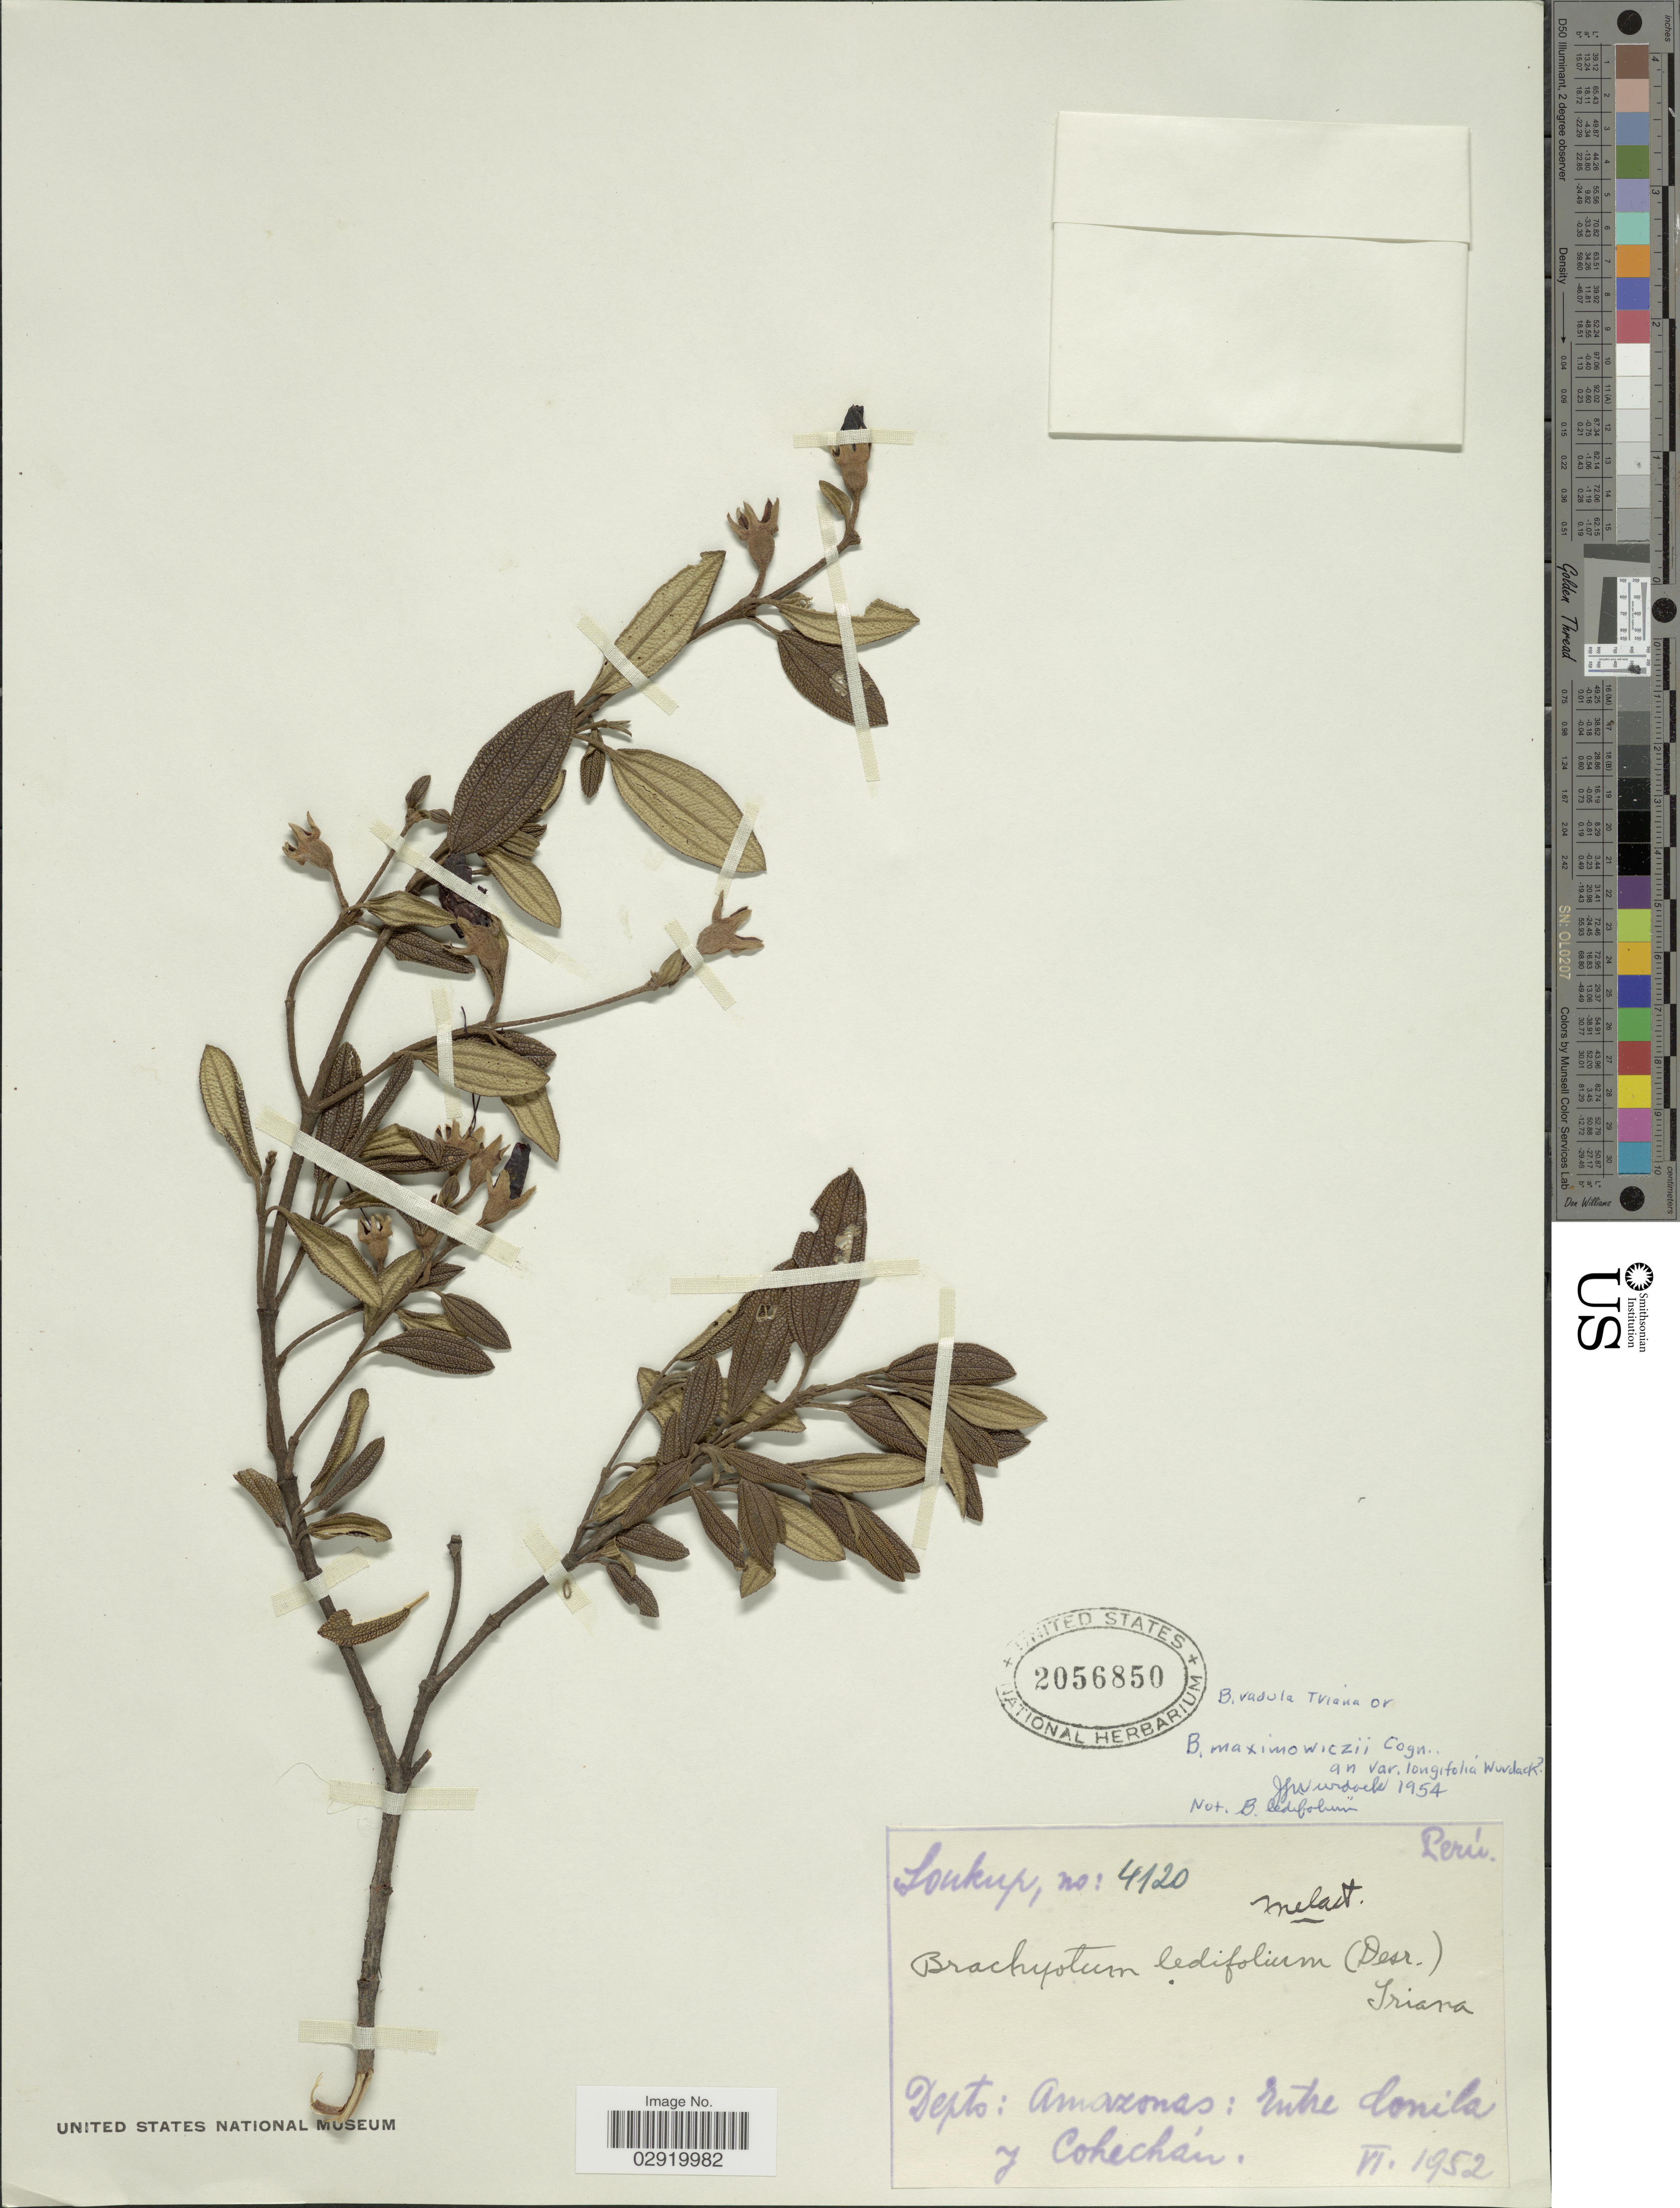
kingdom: Plantae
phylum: Tracheophyta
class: Magnoliopsida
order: Myrtales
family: Melastomataceae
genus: Brachyotum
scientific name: Brachyotum maximowiczii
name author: Cogn.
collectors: -- Soukup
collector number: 4120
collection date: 1952-06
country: Peru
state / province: Amazonas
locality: Depto. Amazonas: Entre Conila y Cohechán.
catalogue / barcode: US 2056850